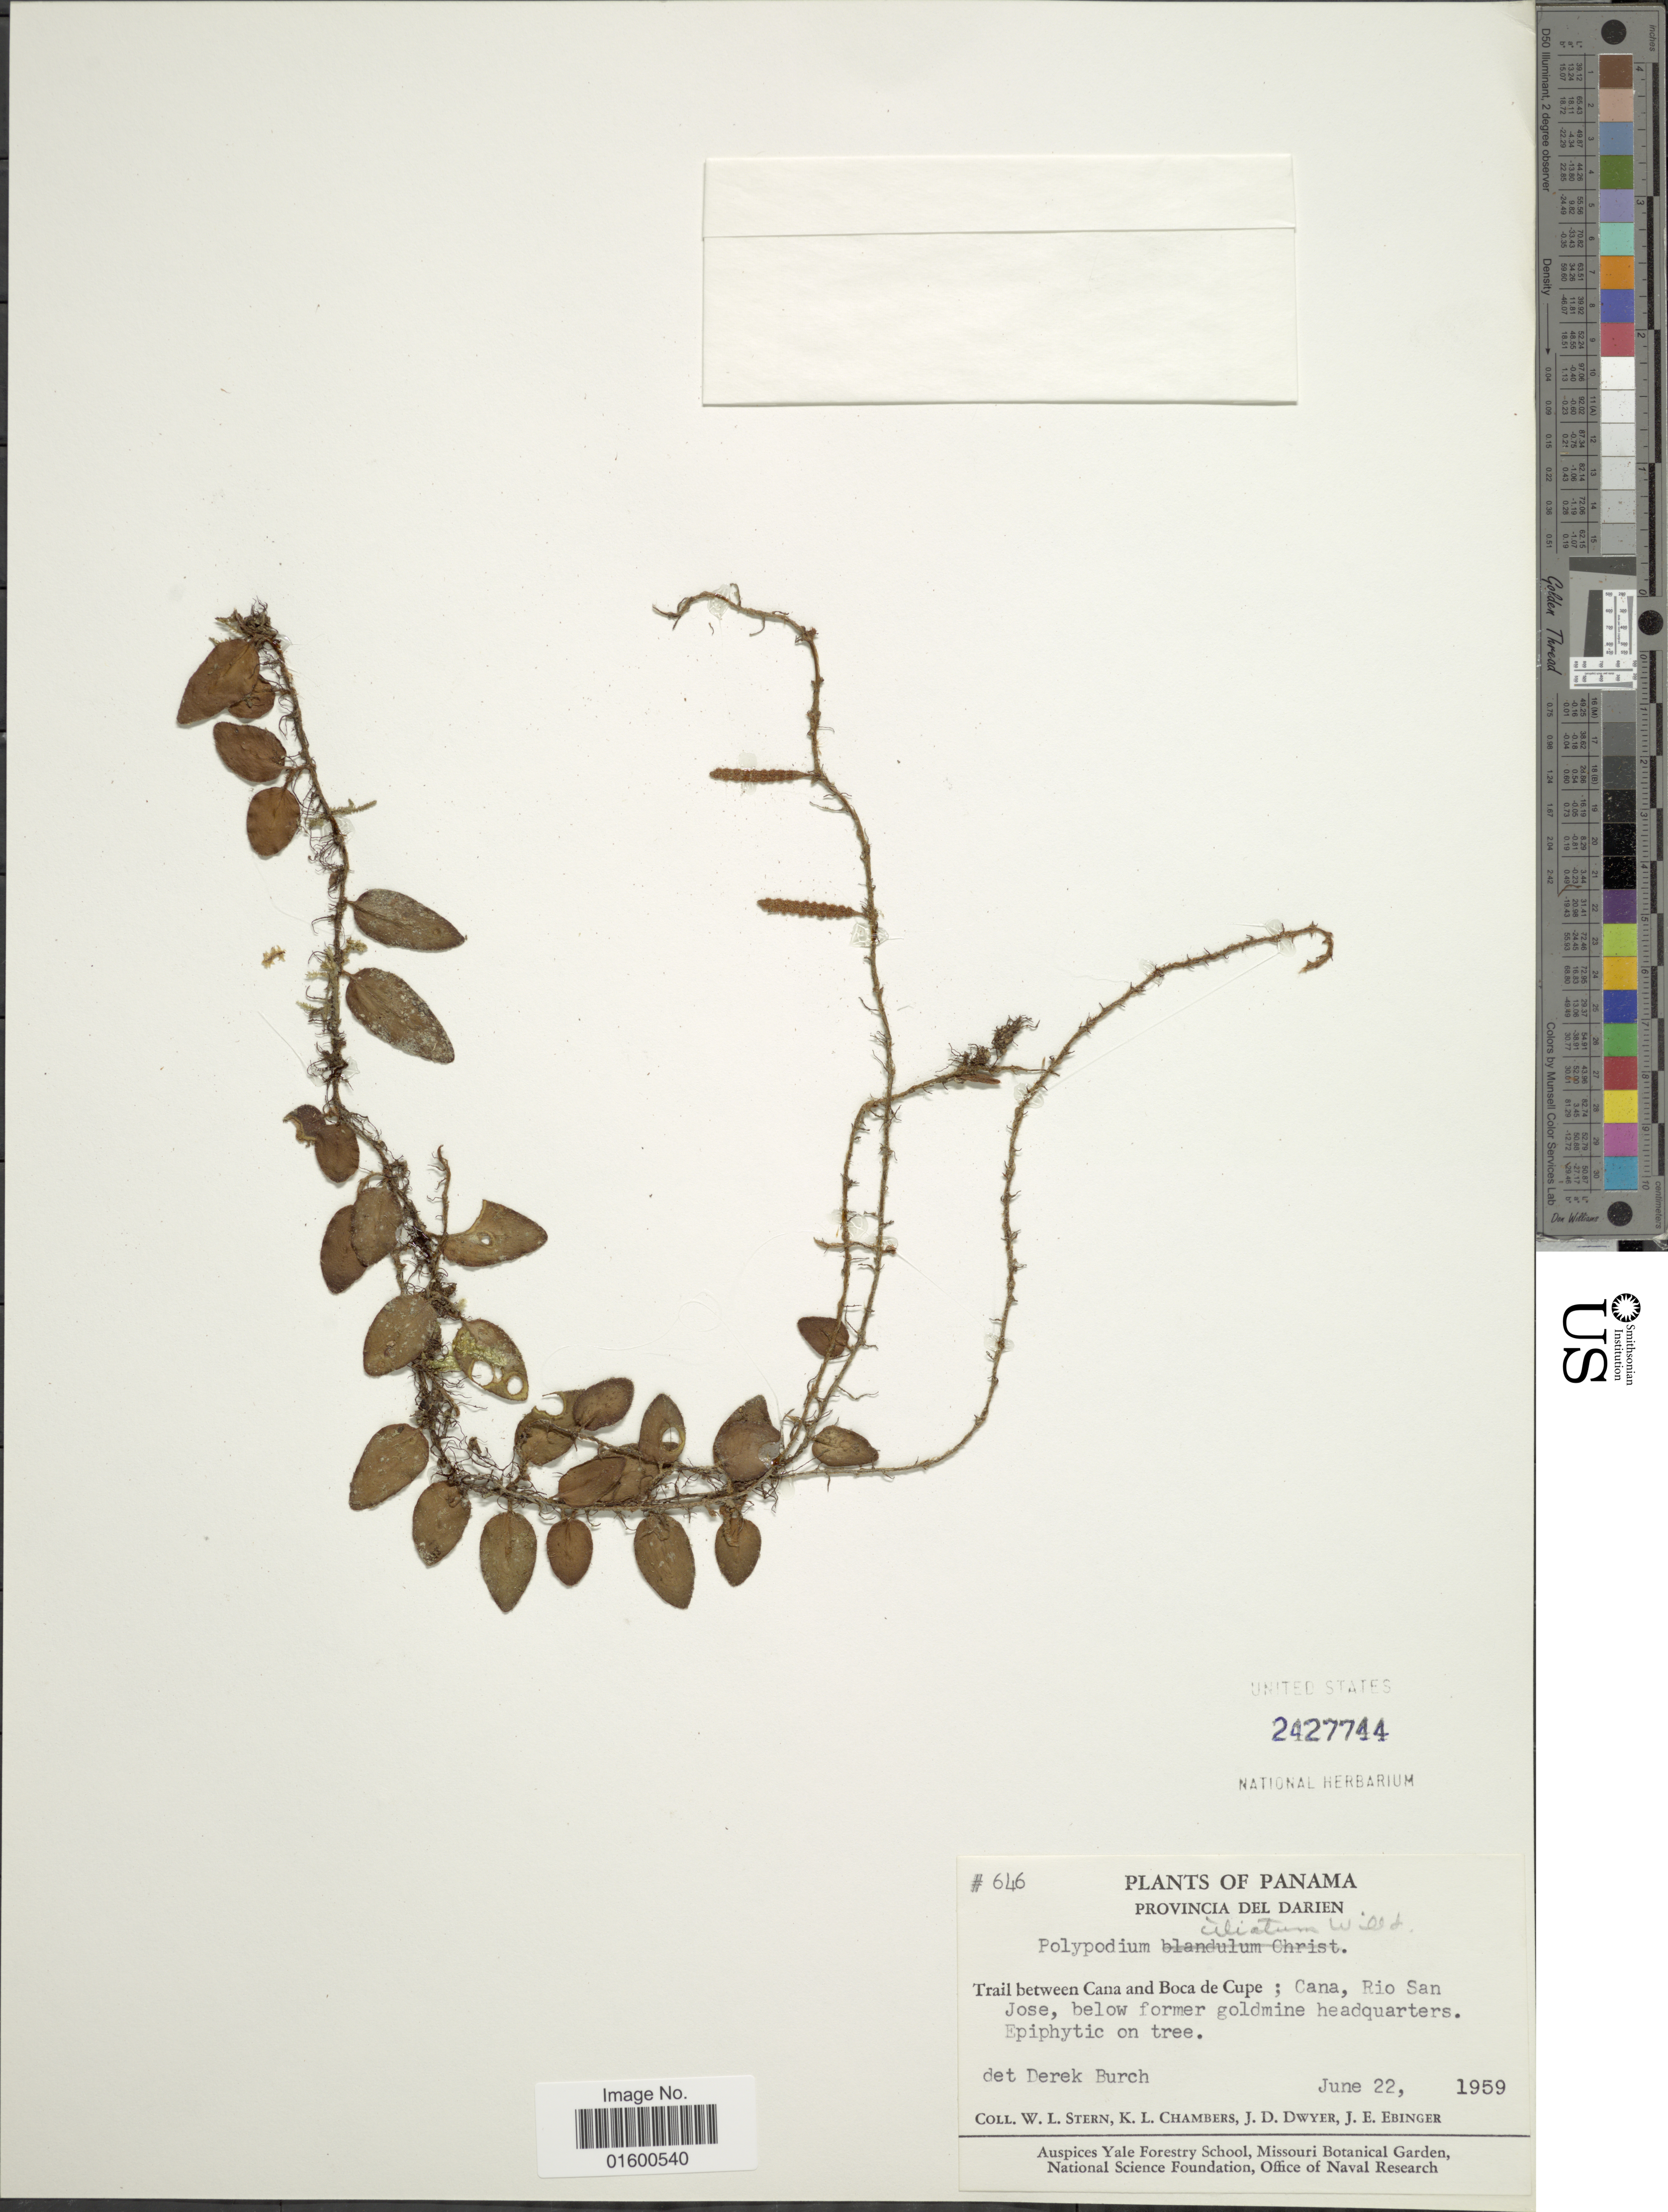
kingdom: Plantae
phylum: Tracheophyta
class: Polypodiopsida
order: Polypodiales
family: Polypodiaceae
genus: Microgramma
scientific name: Microgramma reptans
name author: (Cav.) A.R. Sm.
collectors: W. L. Stern, K. Chambers, J. D. Dwyer & J. Ebinger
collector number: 646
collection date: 1959-06-22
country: Panama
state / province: Darién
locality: Provincia del Darien, trail between Cana and Boca de Cupe, Cana, Rio San Jose, below former goldmine headquarters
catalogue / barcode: US 2427744